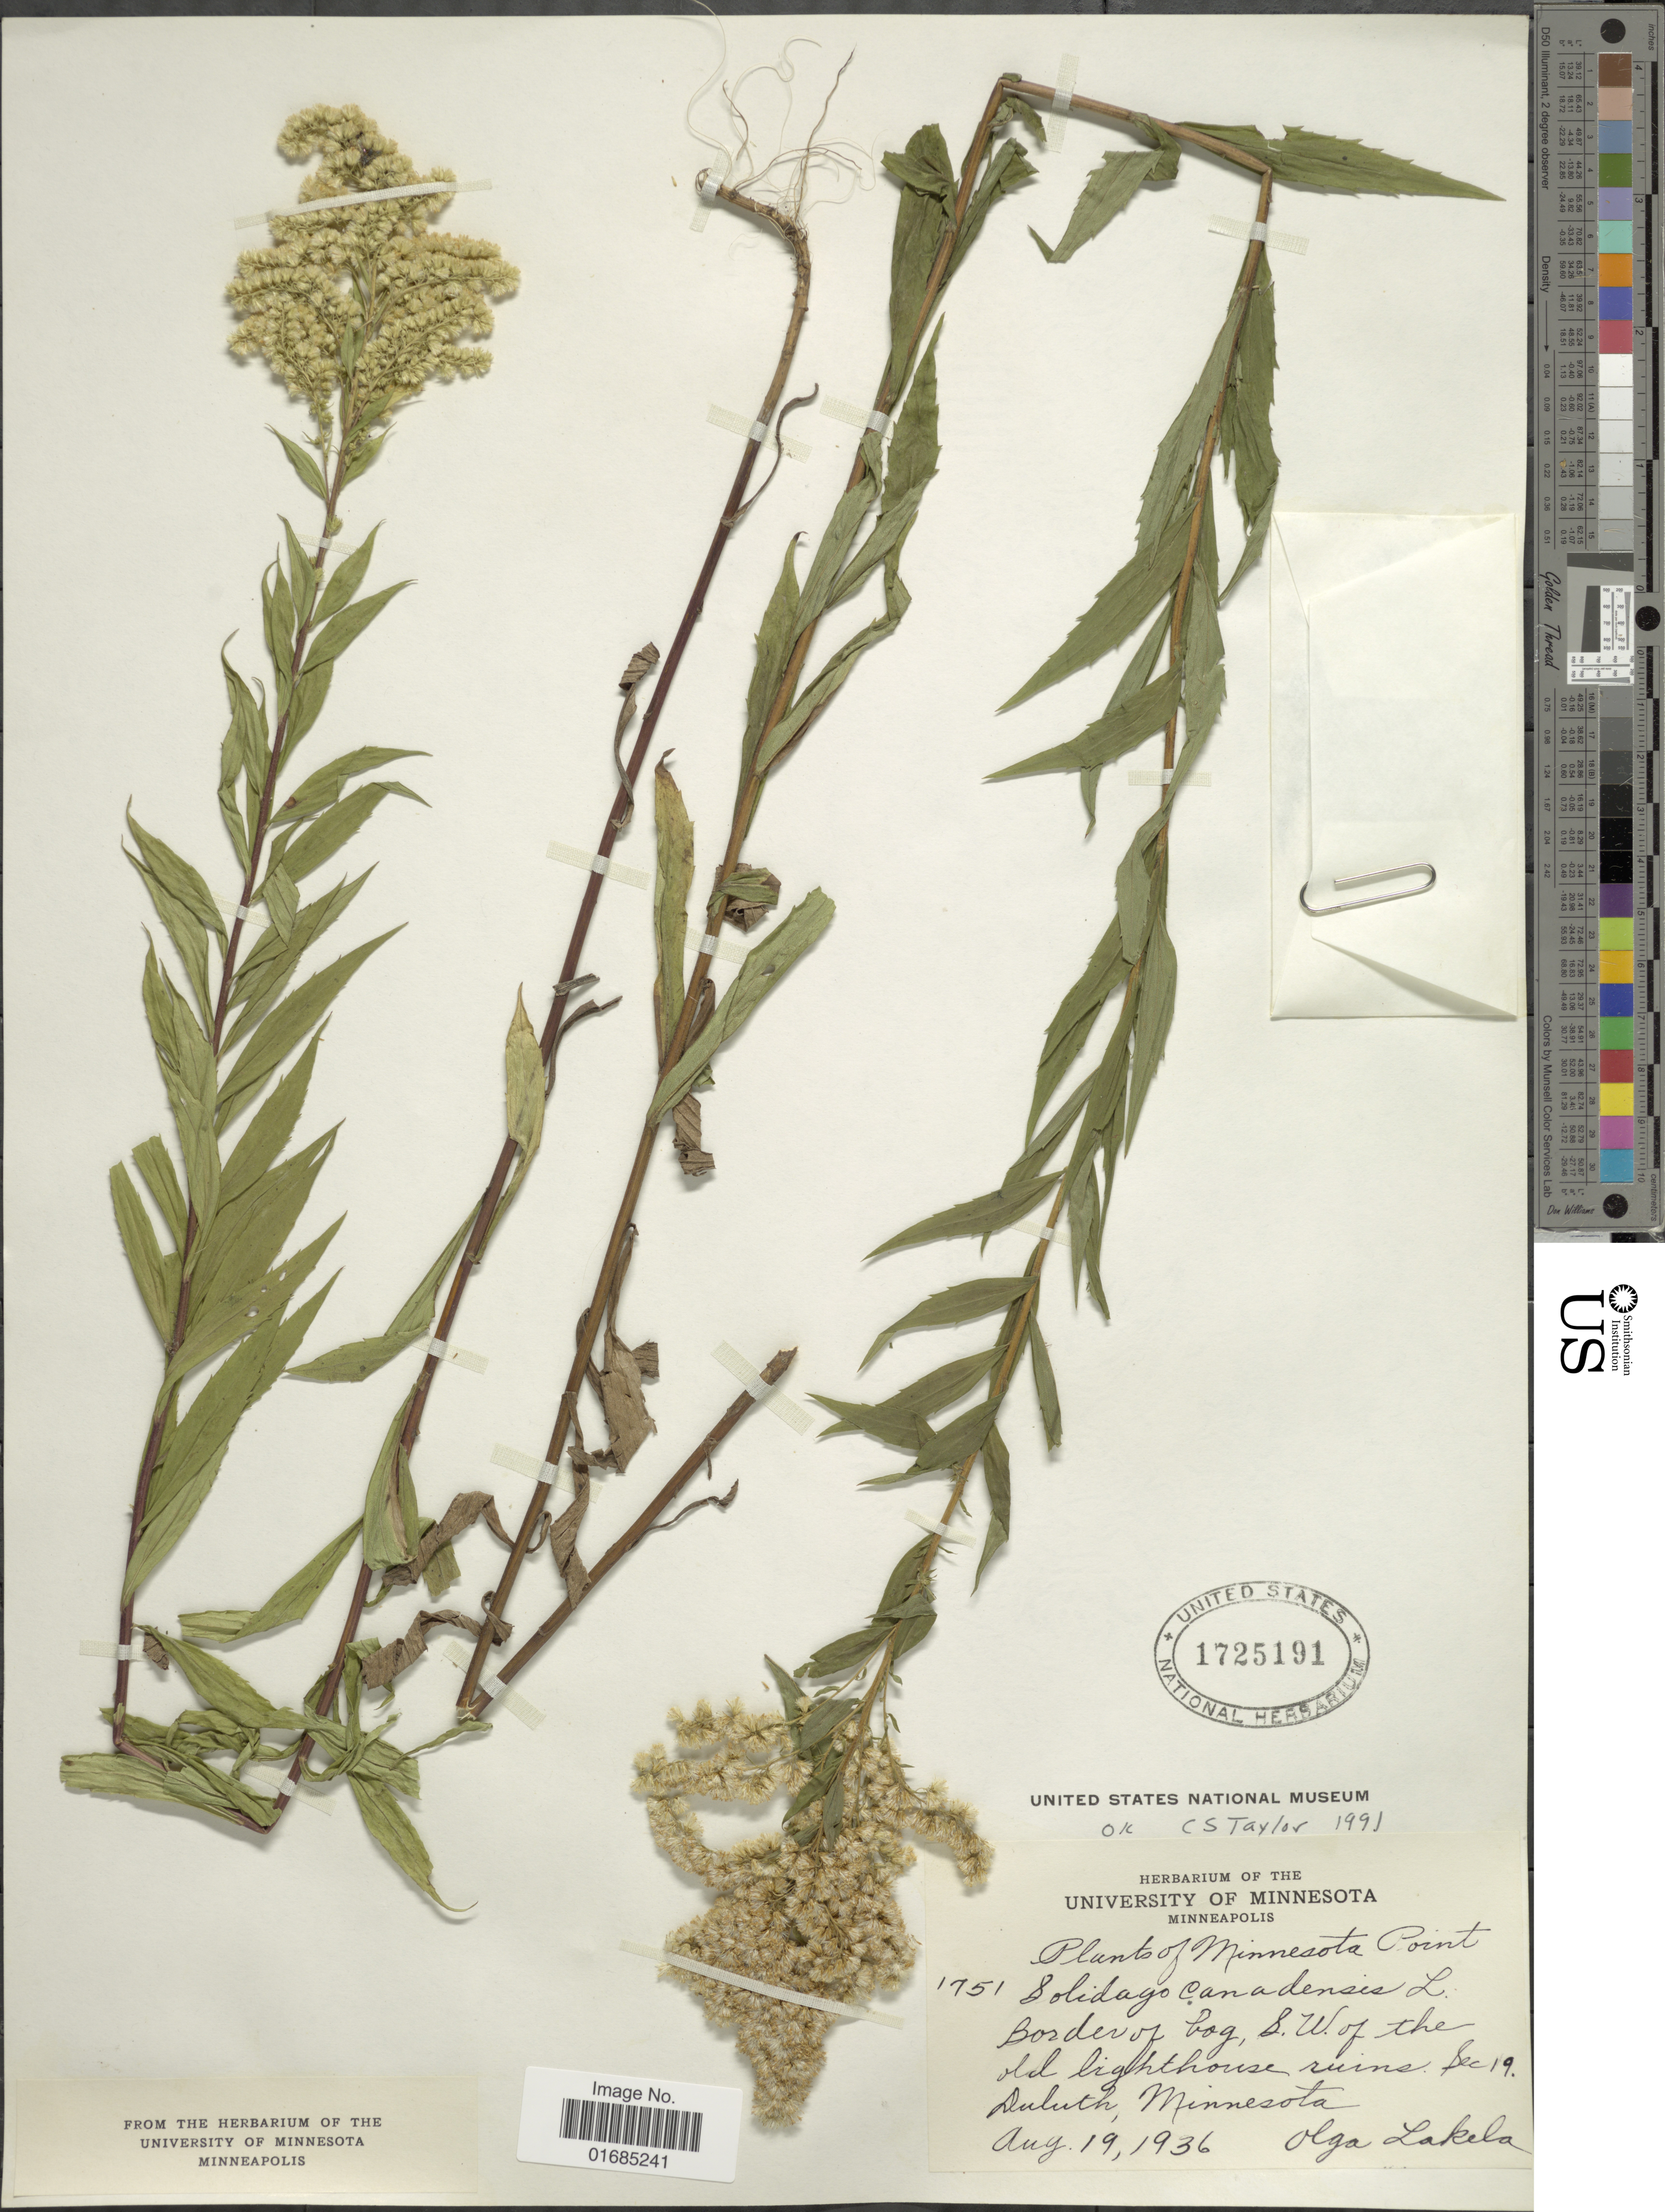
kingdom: Plantae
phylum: Tracheophyta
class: Magnoliopsida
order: Asterales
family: Asteraceae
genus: Solidago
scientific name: Solidago canadensis var. canadensis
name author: L.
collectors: O. K. Lakela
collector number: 1751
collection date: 1936-08-19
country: United States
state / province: Minnesota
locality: Border of bog, S.W. of the old lighthouse ruins Sec 19, Duluth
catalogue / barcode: US 1725191